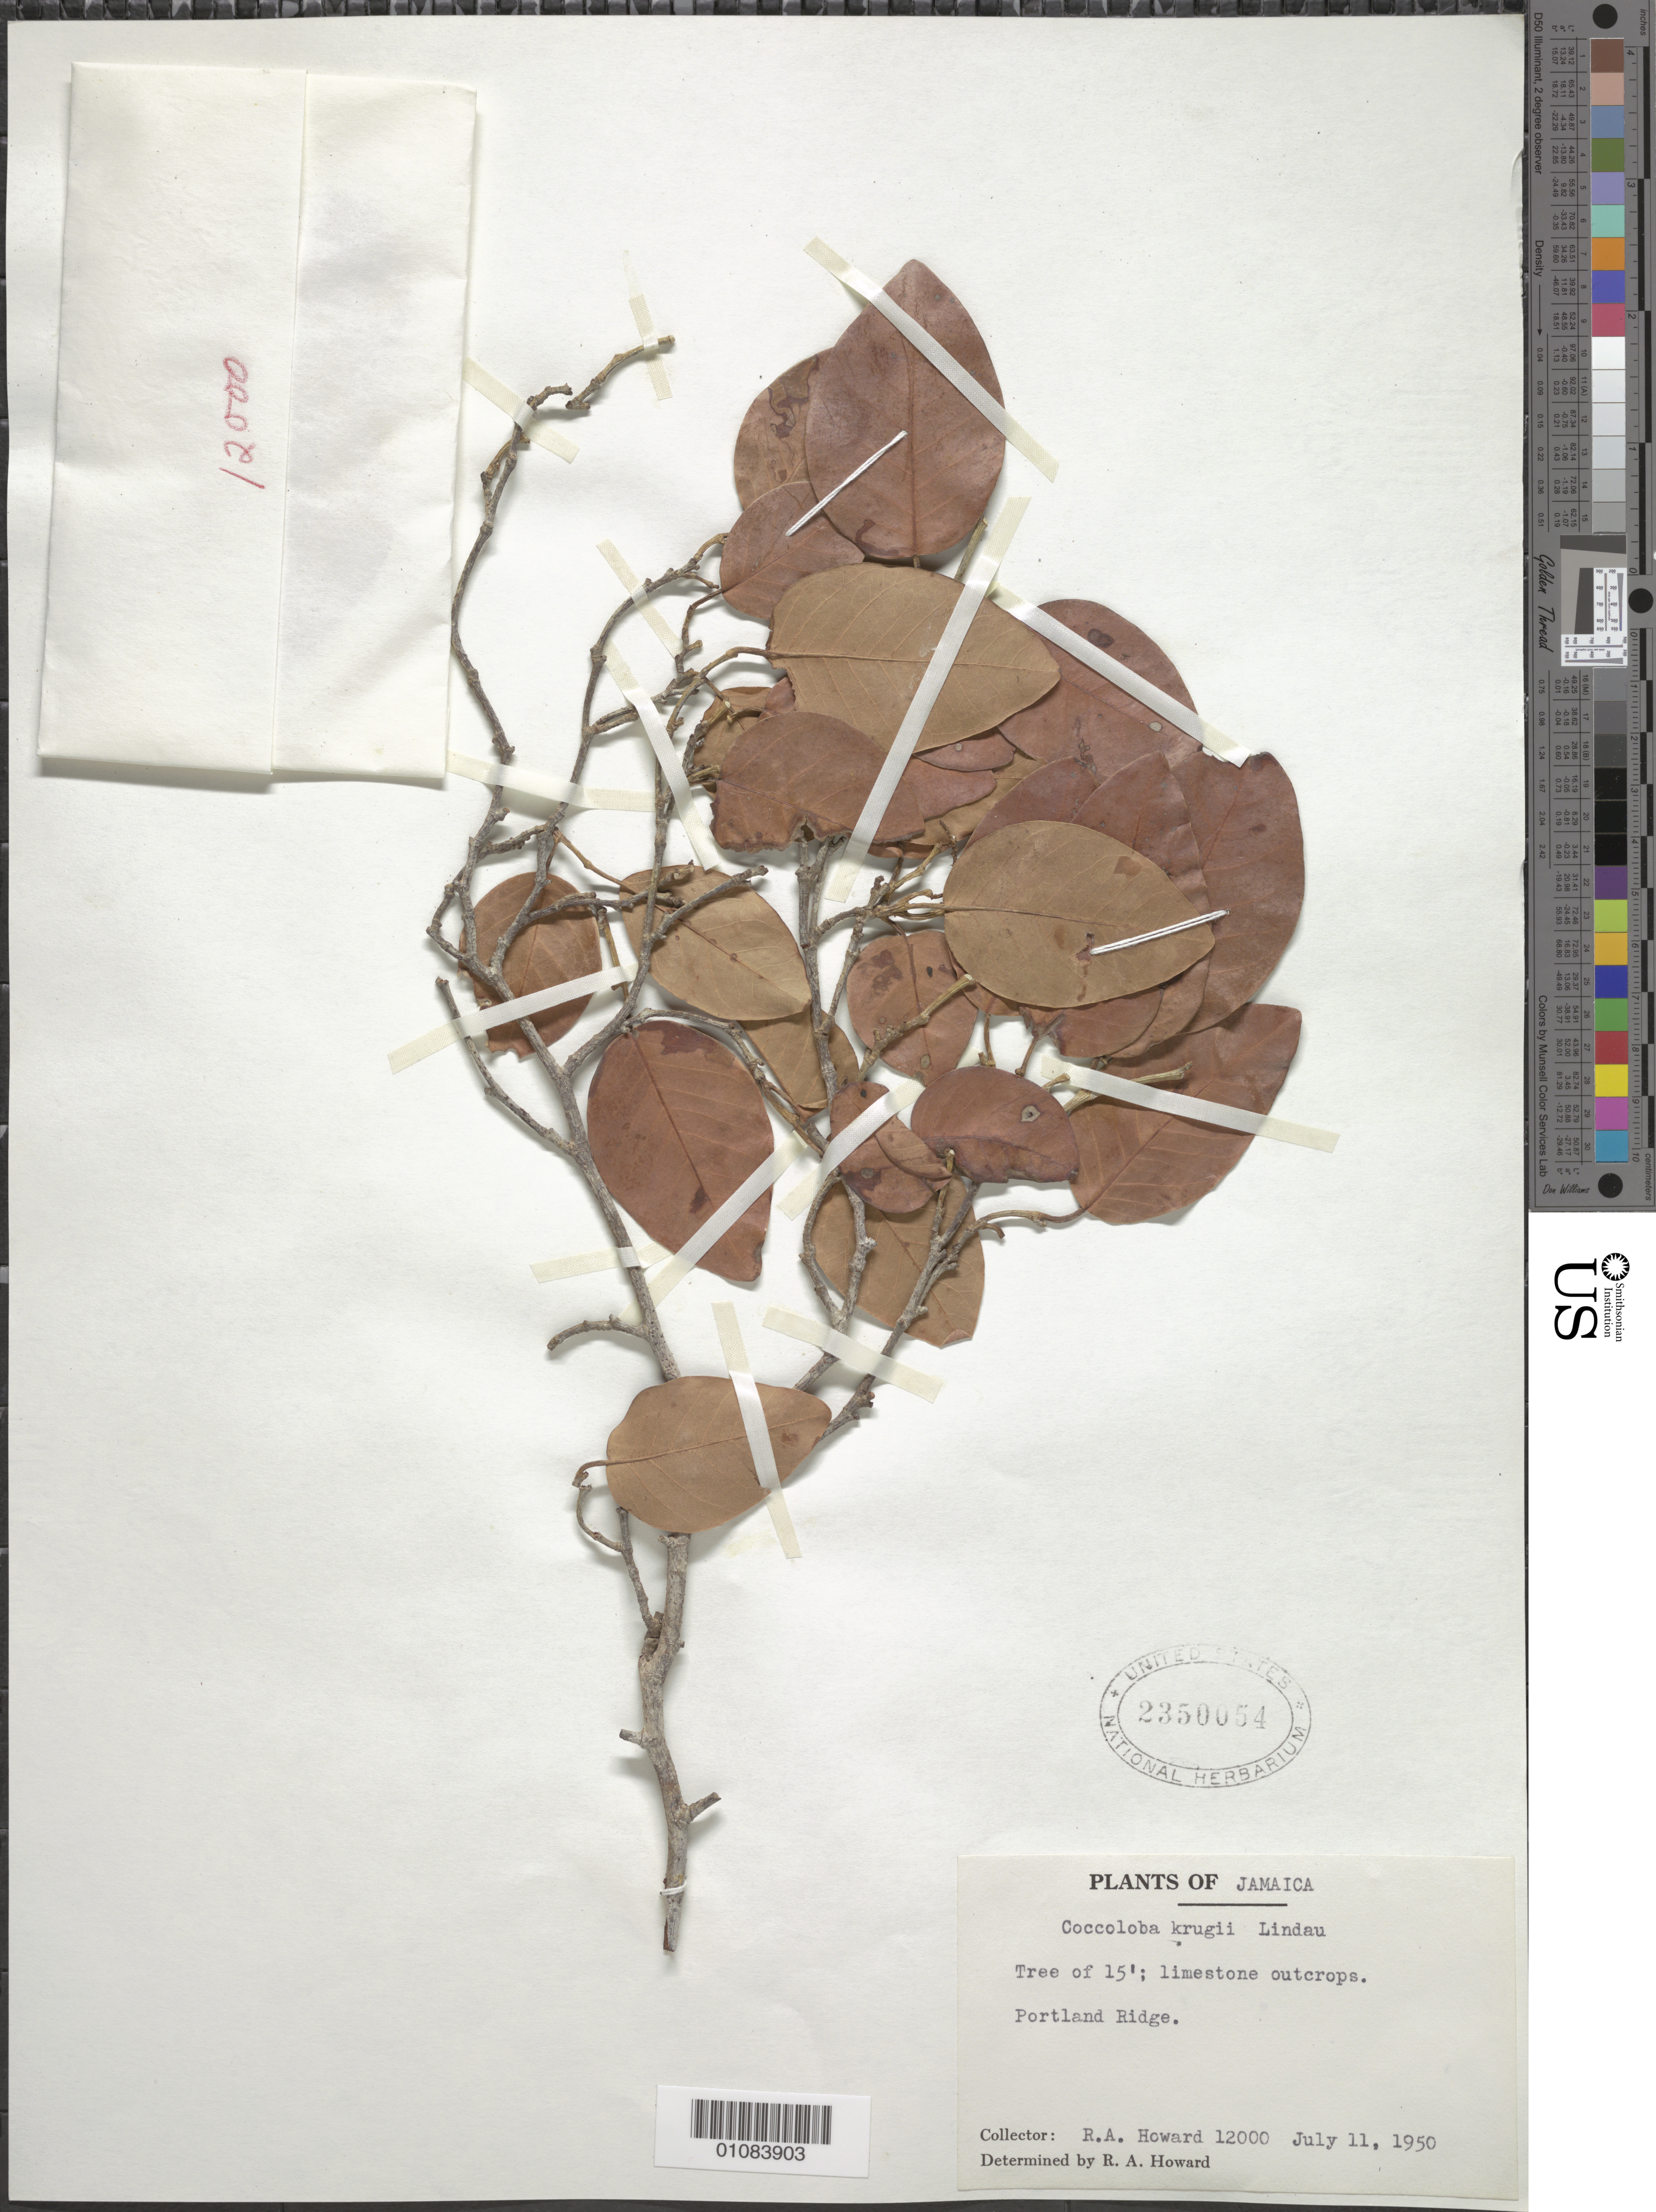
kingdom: Plantae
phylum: Tracheophyta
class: Magnoliopsida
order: Caryophyllales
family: Polygonaceae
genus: Coccoloba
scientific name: Coccoloba krugii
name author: Lindau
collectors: R. A. Howard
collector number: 12000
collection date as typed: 11 Jul 1950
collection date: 1950-07-11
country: Jamaica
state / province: Saint Andrew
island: Jamaica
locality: Portland Ridge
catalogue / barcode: US 2350054